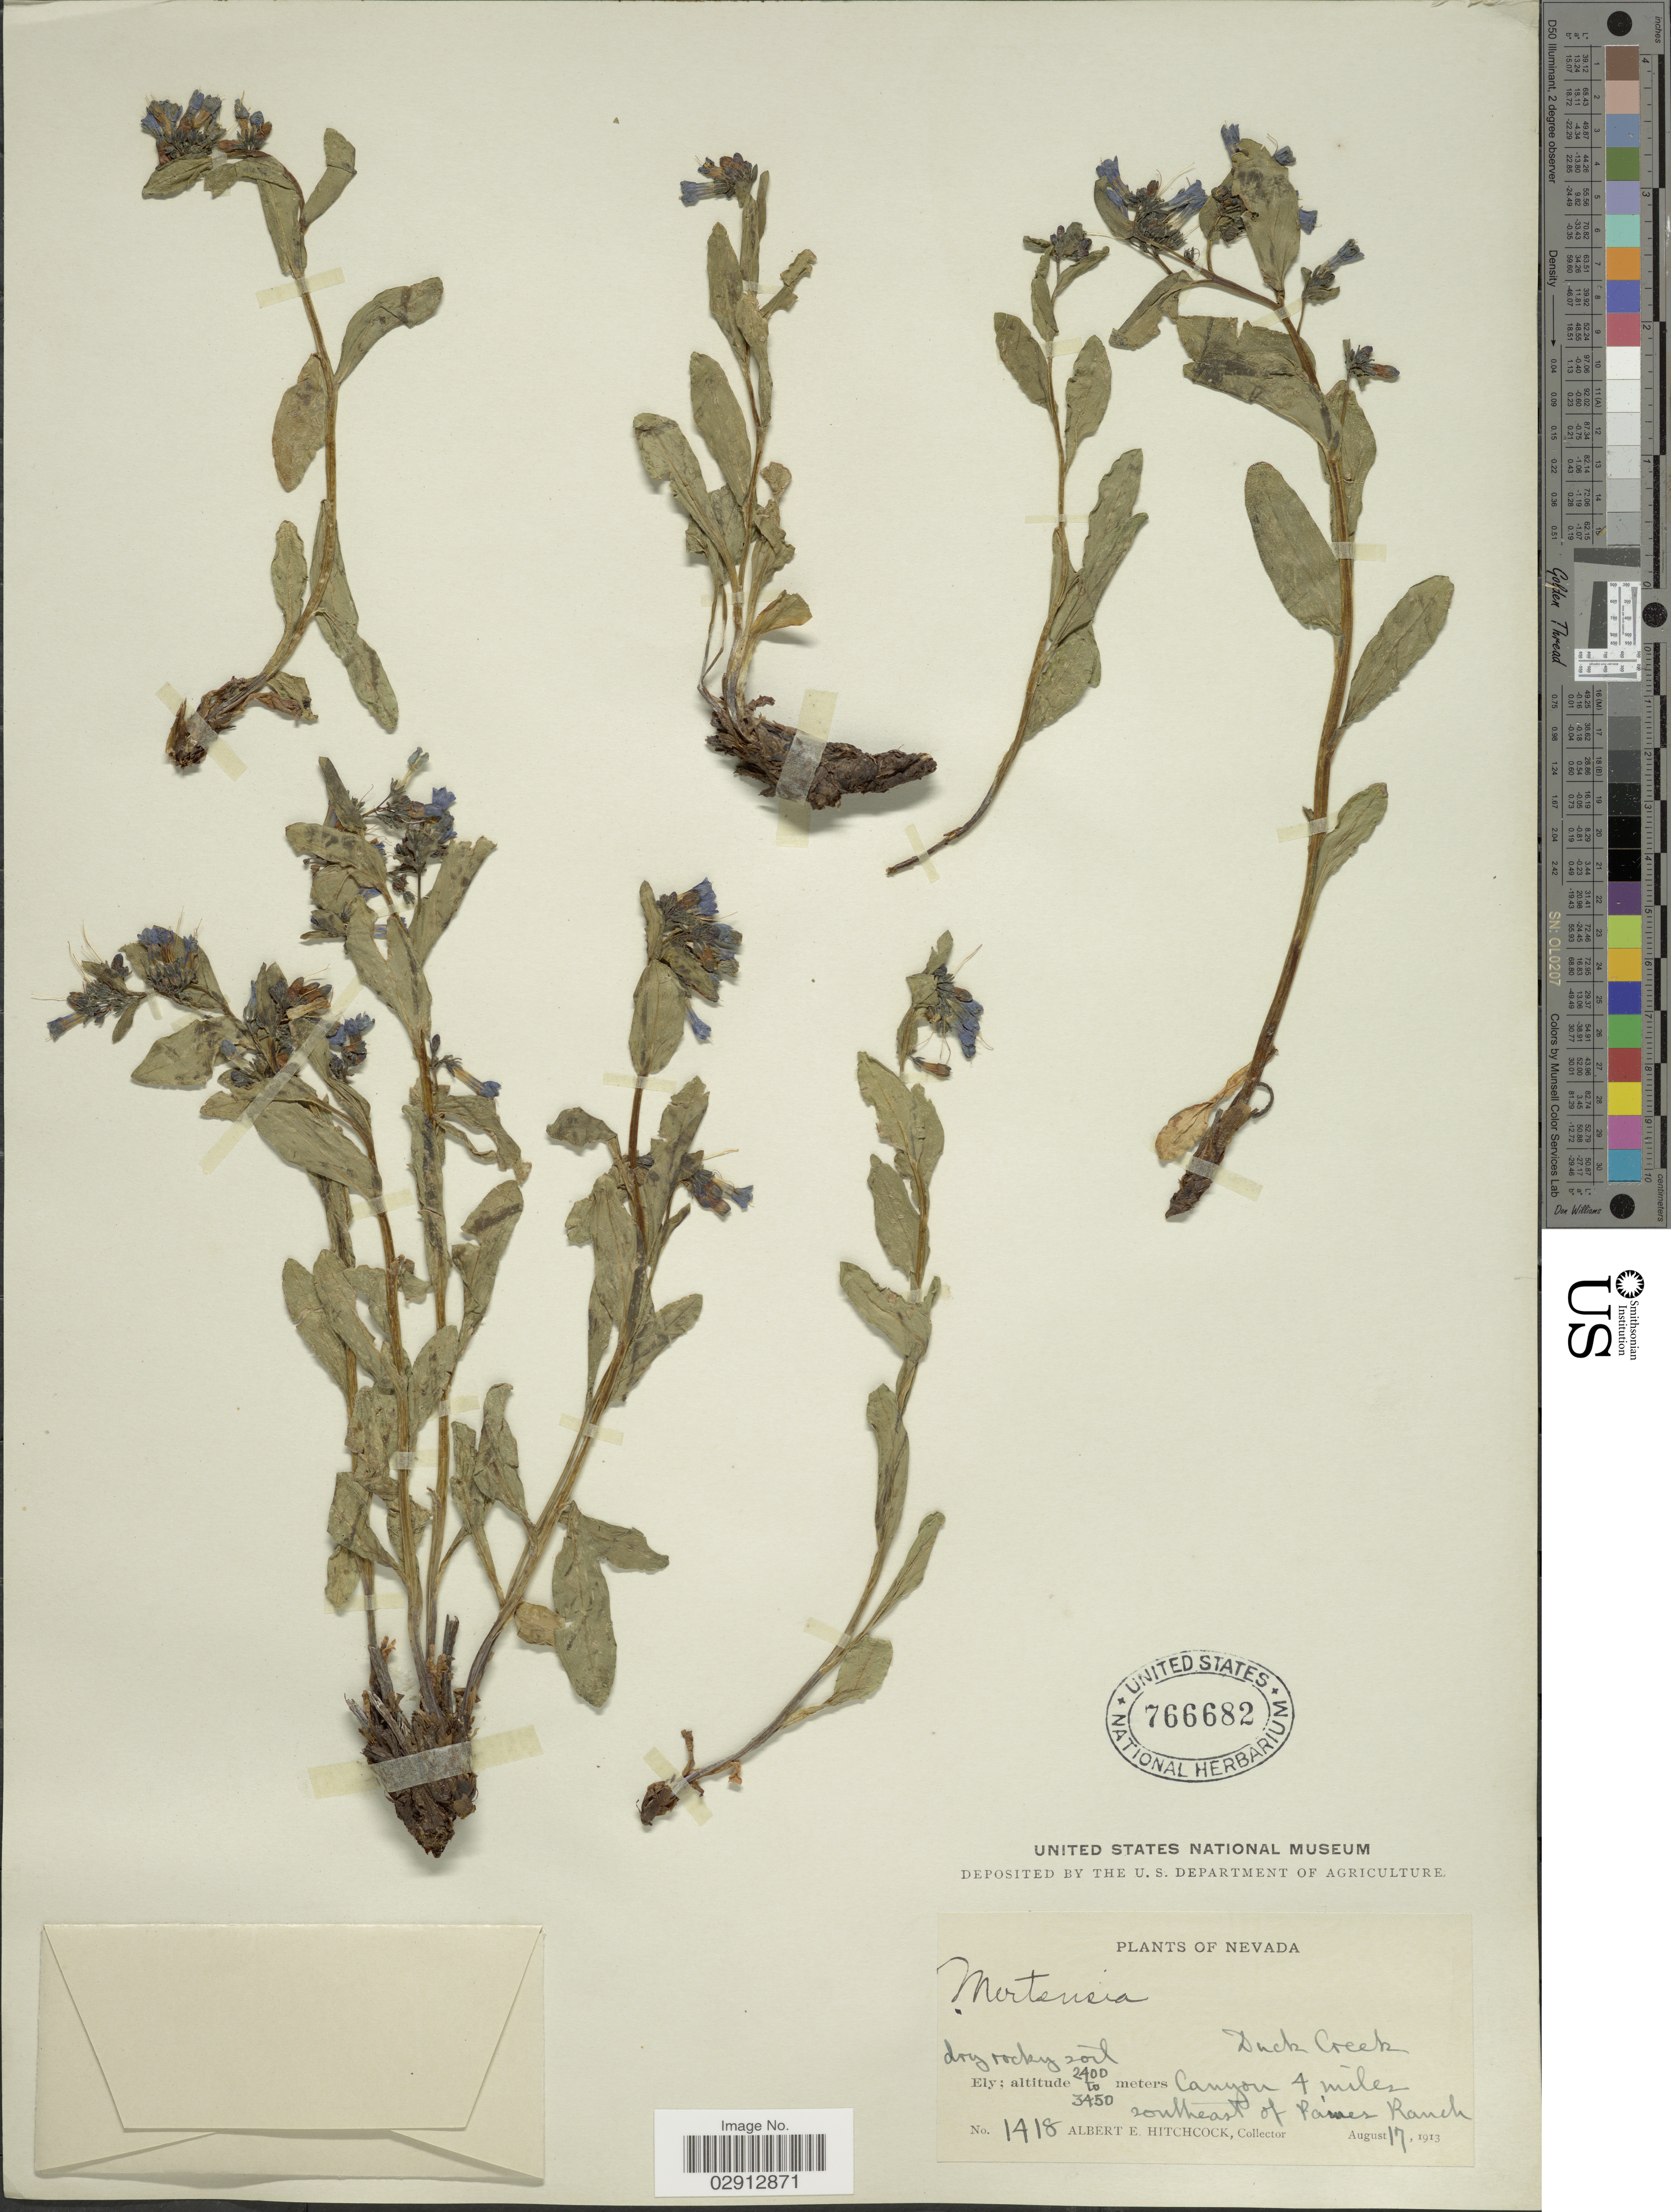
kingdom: Plantae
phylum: Tracheophyta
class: Magnoliopsida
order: Boraginales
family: Boraginaceae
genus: Mertensia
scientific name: Mertensia oblongifolia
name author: (Nutt.) G. Don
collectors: A. Hitchcock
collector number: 1418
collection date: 1913-08-17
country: United States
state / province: Nevada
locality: Canyon 4 miles southeast of Paines Ranch, Duck Creek, Ely.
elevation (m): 2400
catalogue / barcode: US 766682